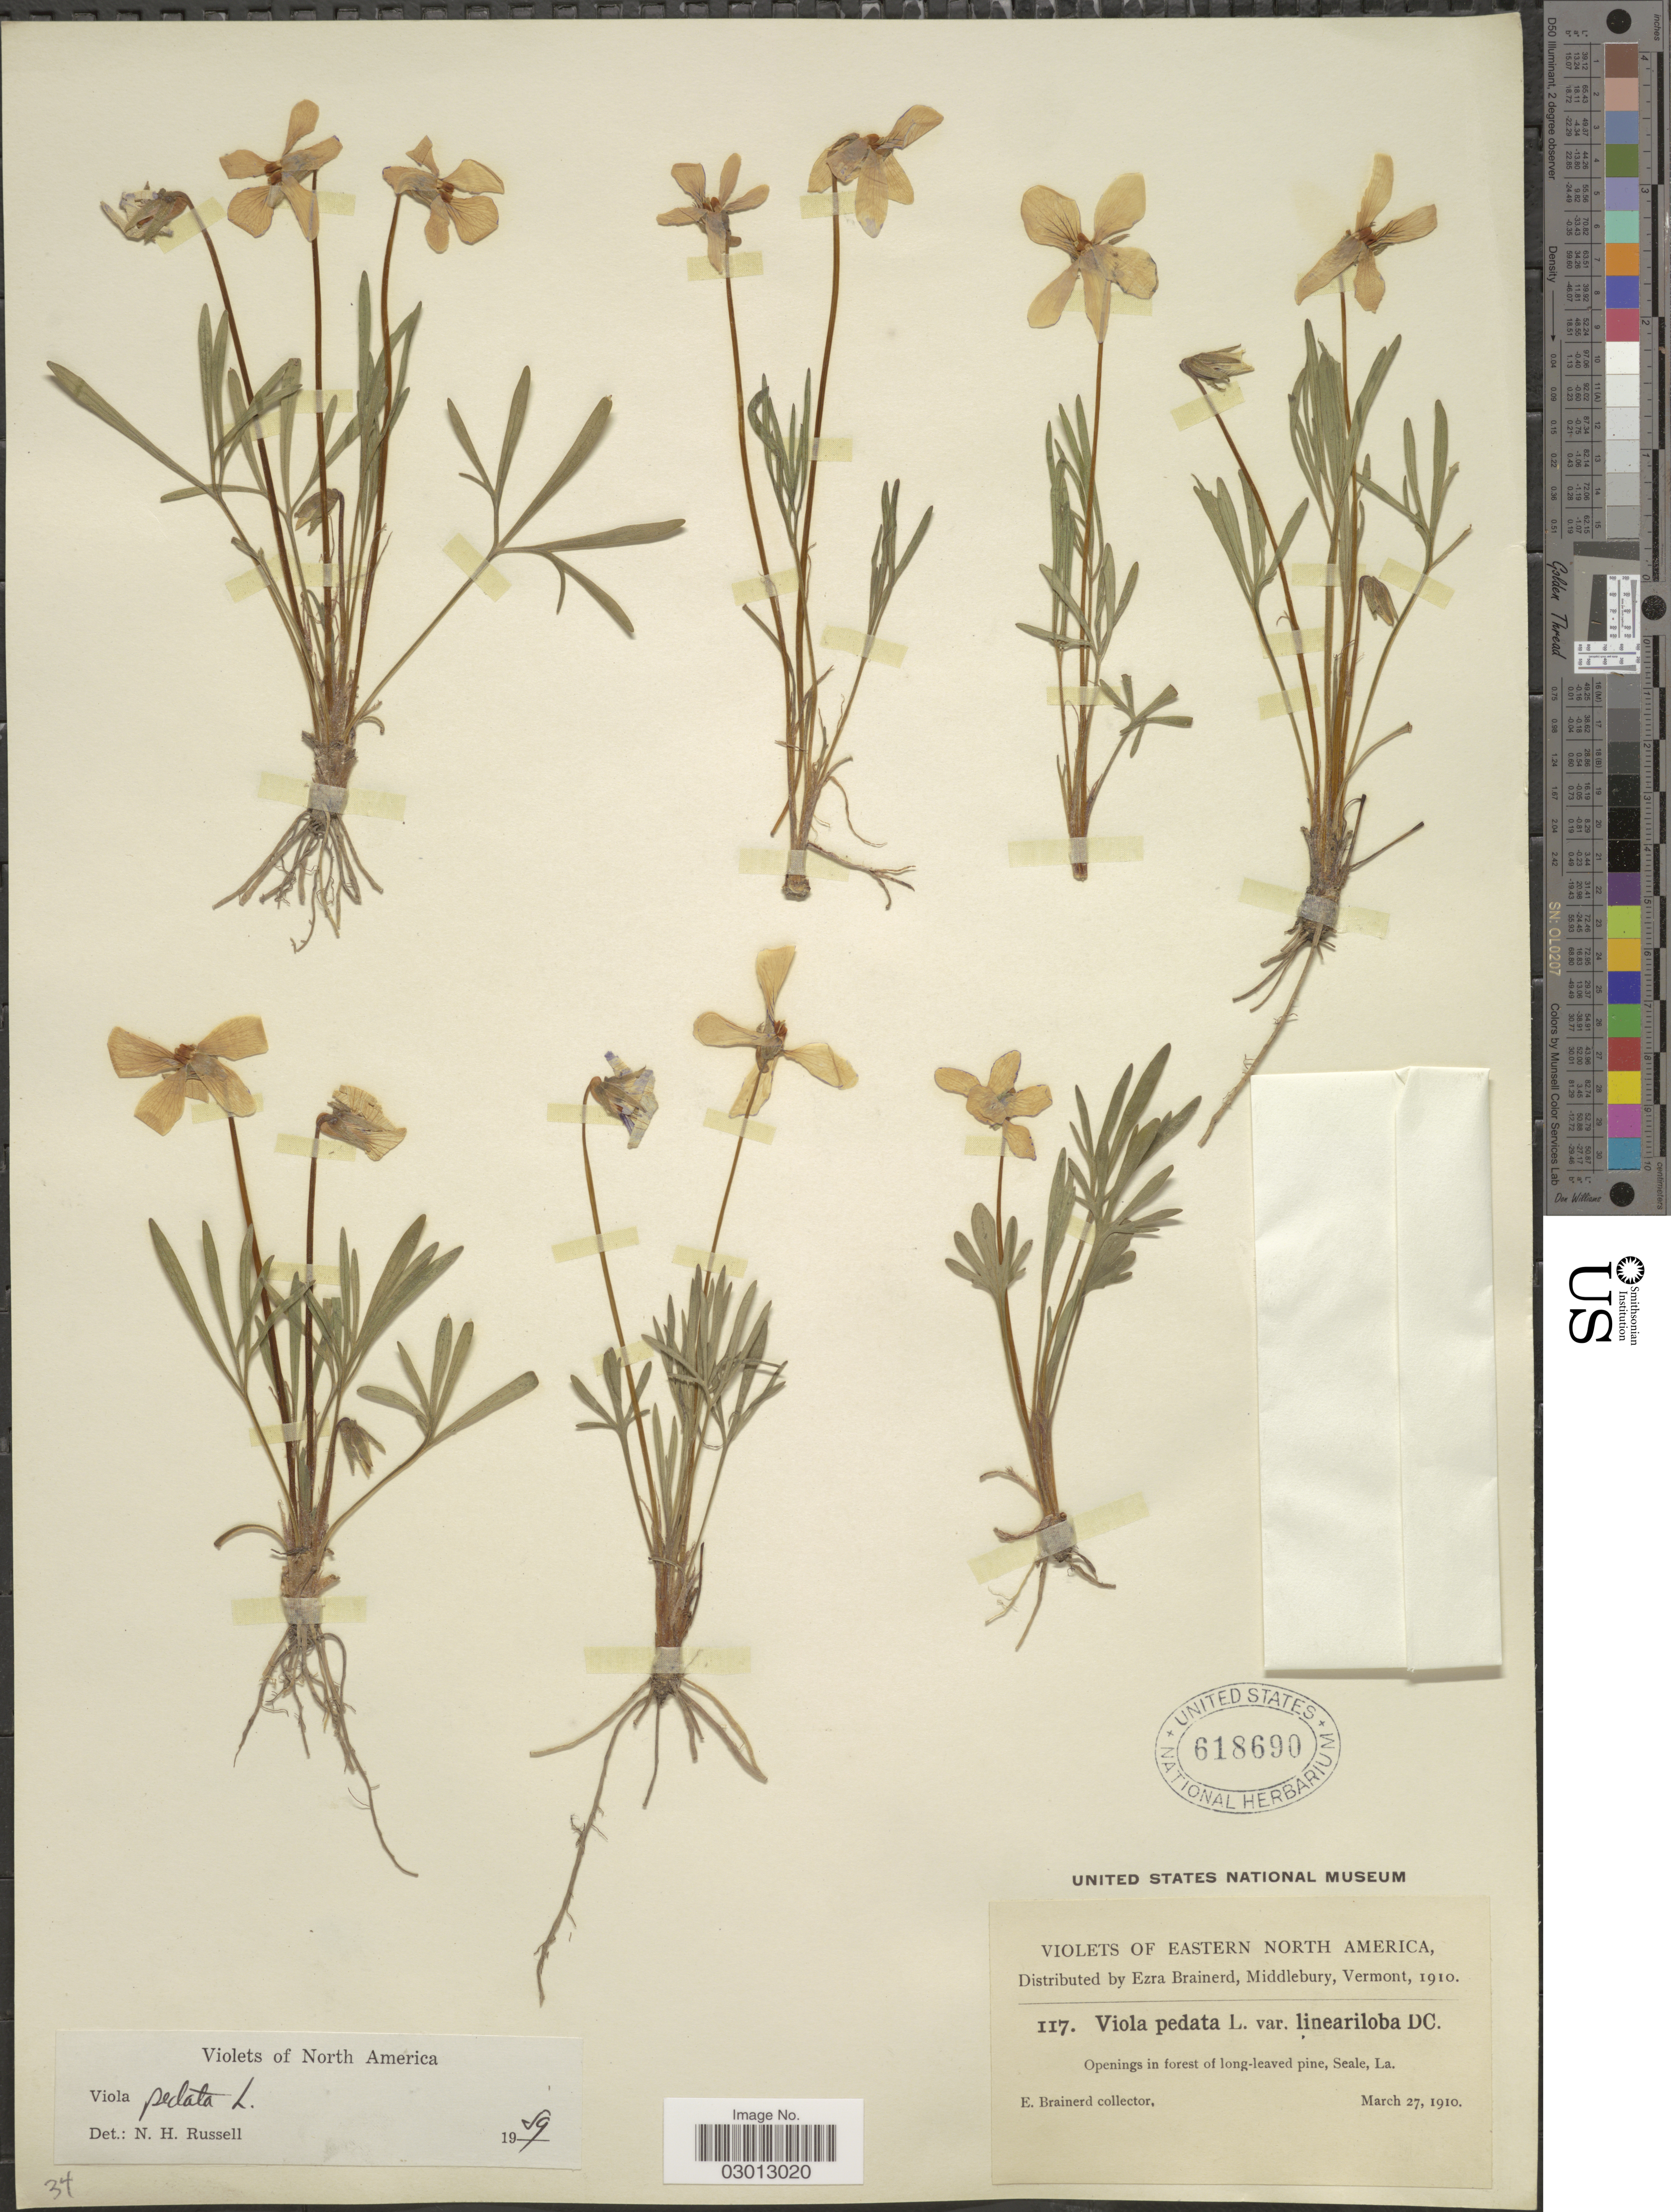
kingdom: Plantae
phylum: Tracheophyta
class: Magnoliopsida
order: Malpighiales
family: Violaceae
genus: Viola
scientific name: Viola pedata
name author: L.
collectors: E. Brainerd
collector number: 117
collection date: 1910-03-27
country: United States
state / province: Louisiana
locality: Openings in forest of long-leaved pine, Seale, La. Eastern North America.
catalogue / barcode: US 618690